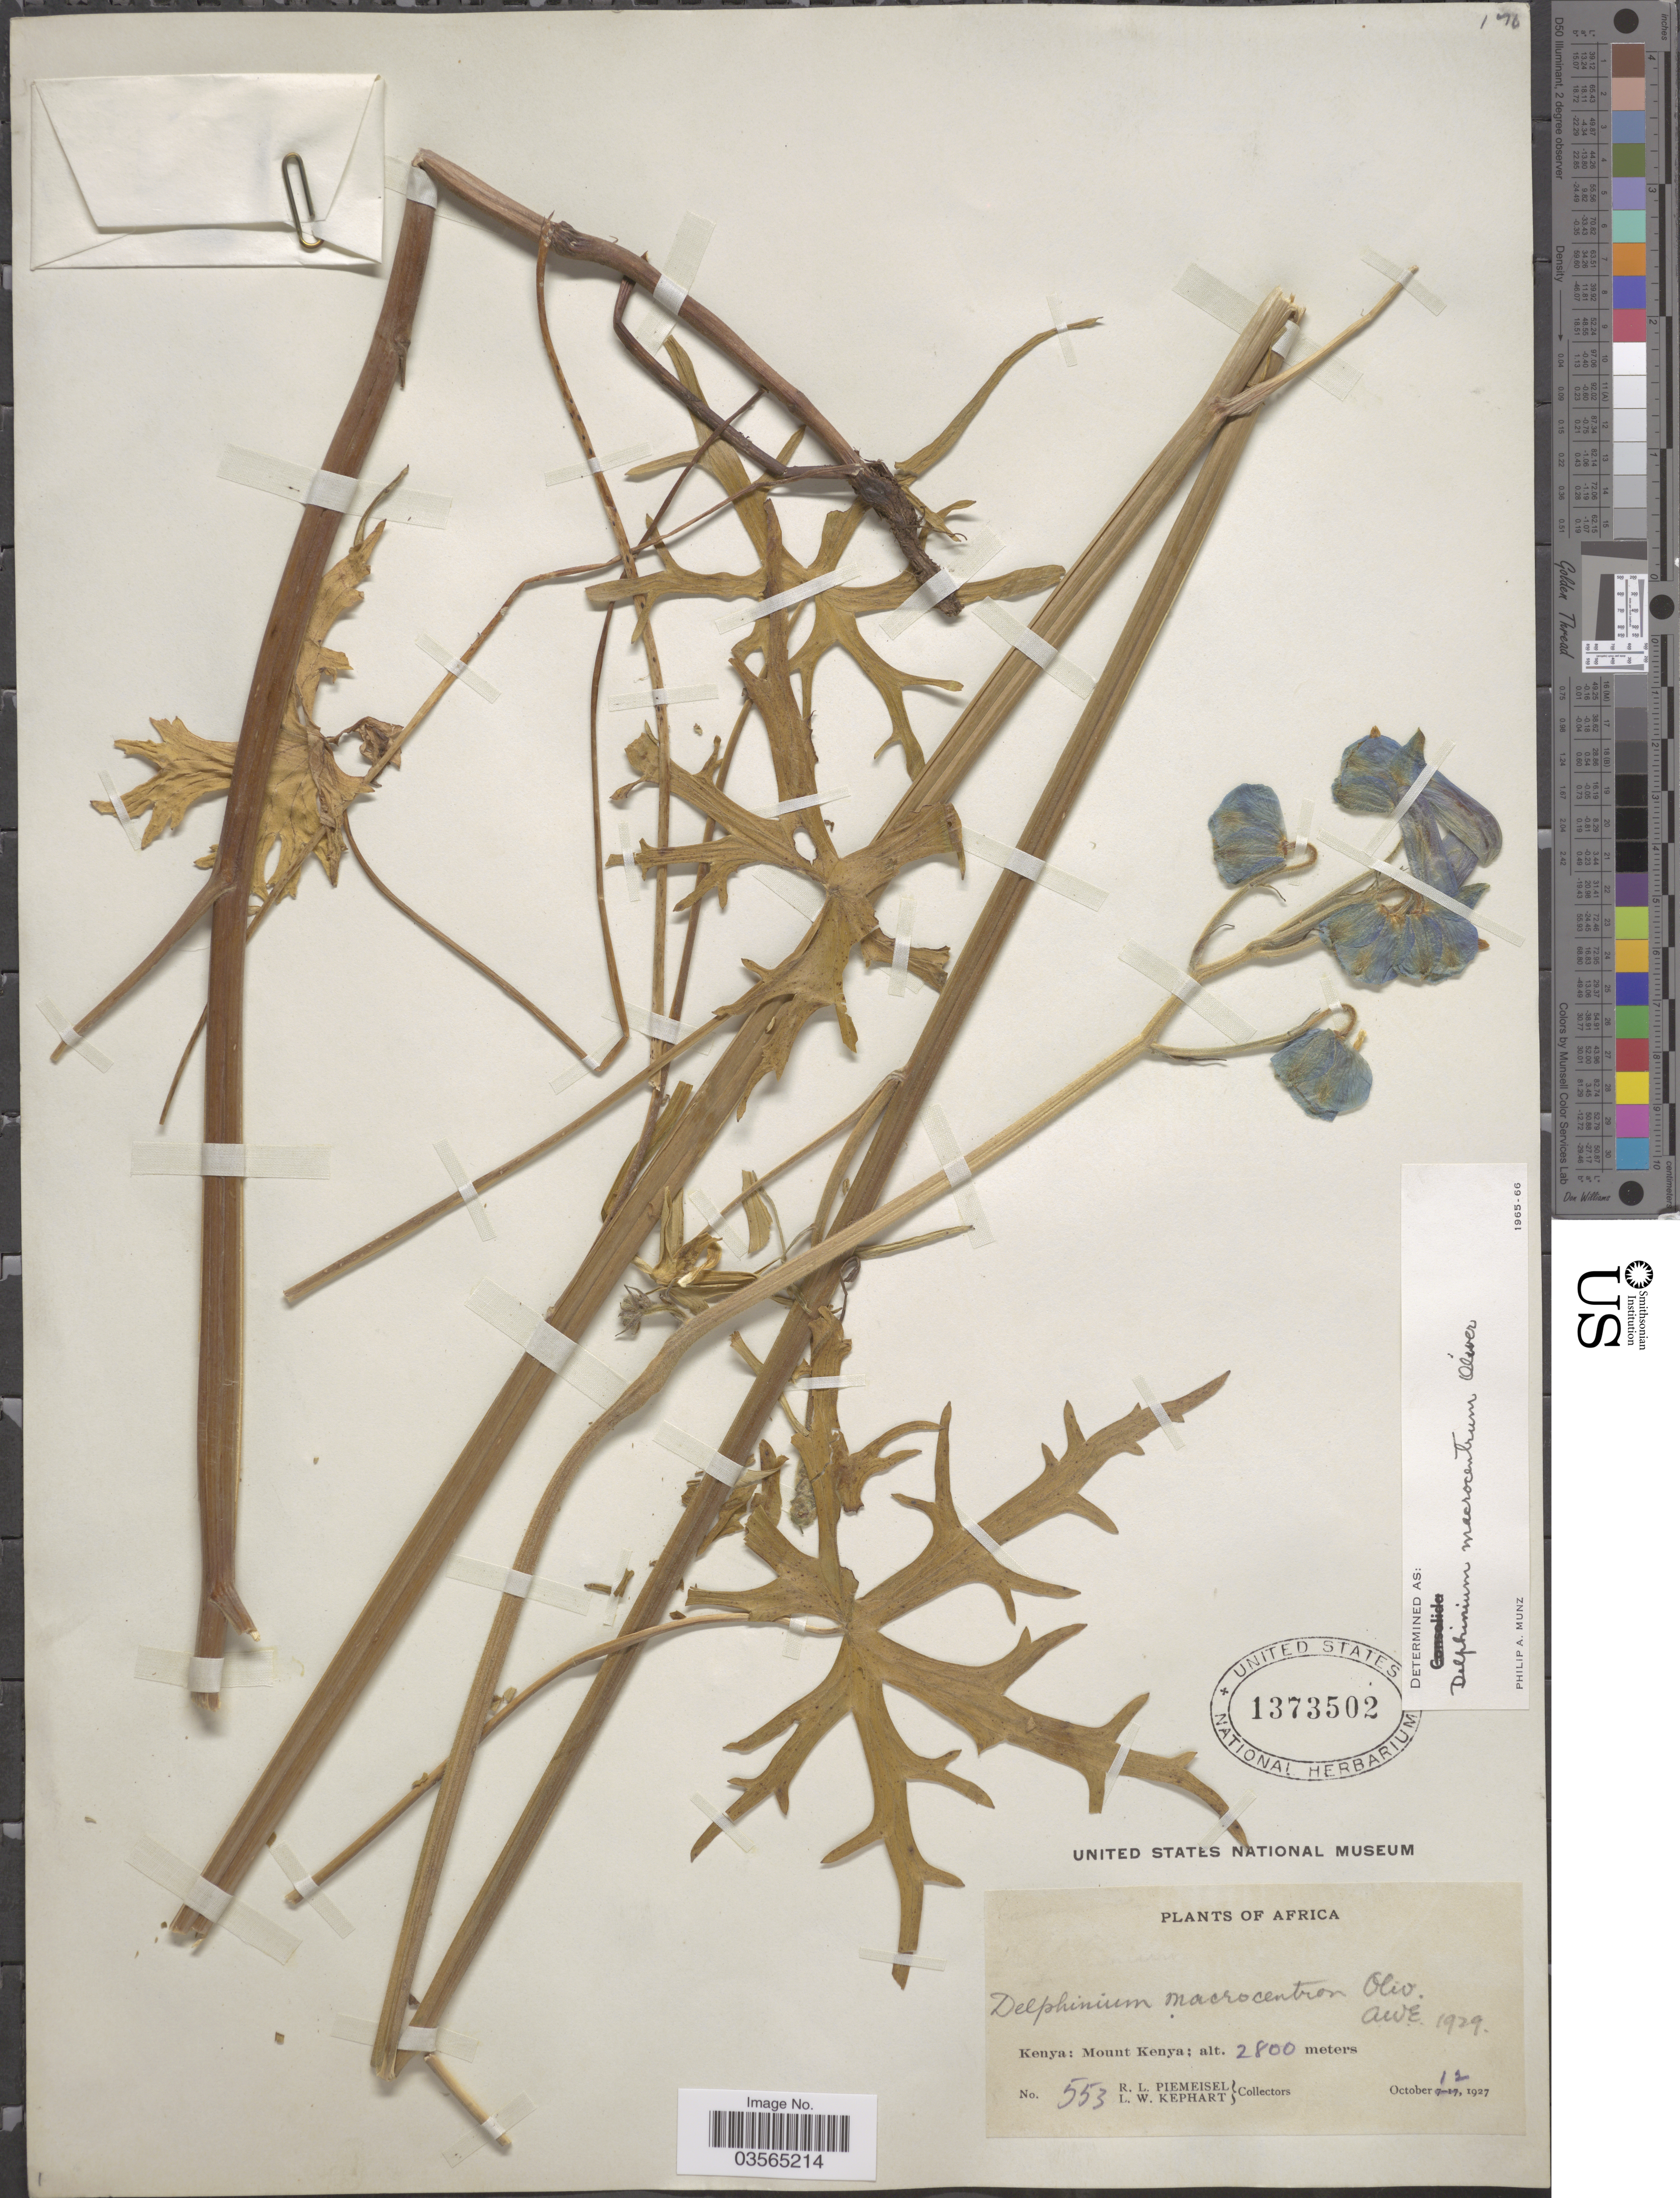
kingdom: Plantae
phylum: Tracheophyta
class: Magnoliopsida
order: Ranunculales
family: Ranunculaceae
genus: Delphinium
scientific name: Delphinium macrocentrum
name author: Oliv.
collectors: R. L. Piemeisel & L. W. Kephart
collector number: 553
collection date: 1927-10-12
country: Kenya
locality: Mount Kenya.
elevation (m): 2800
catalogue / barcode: US 1373502